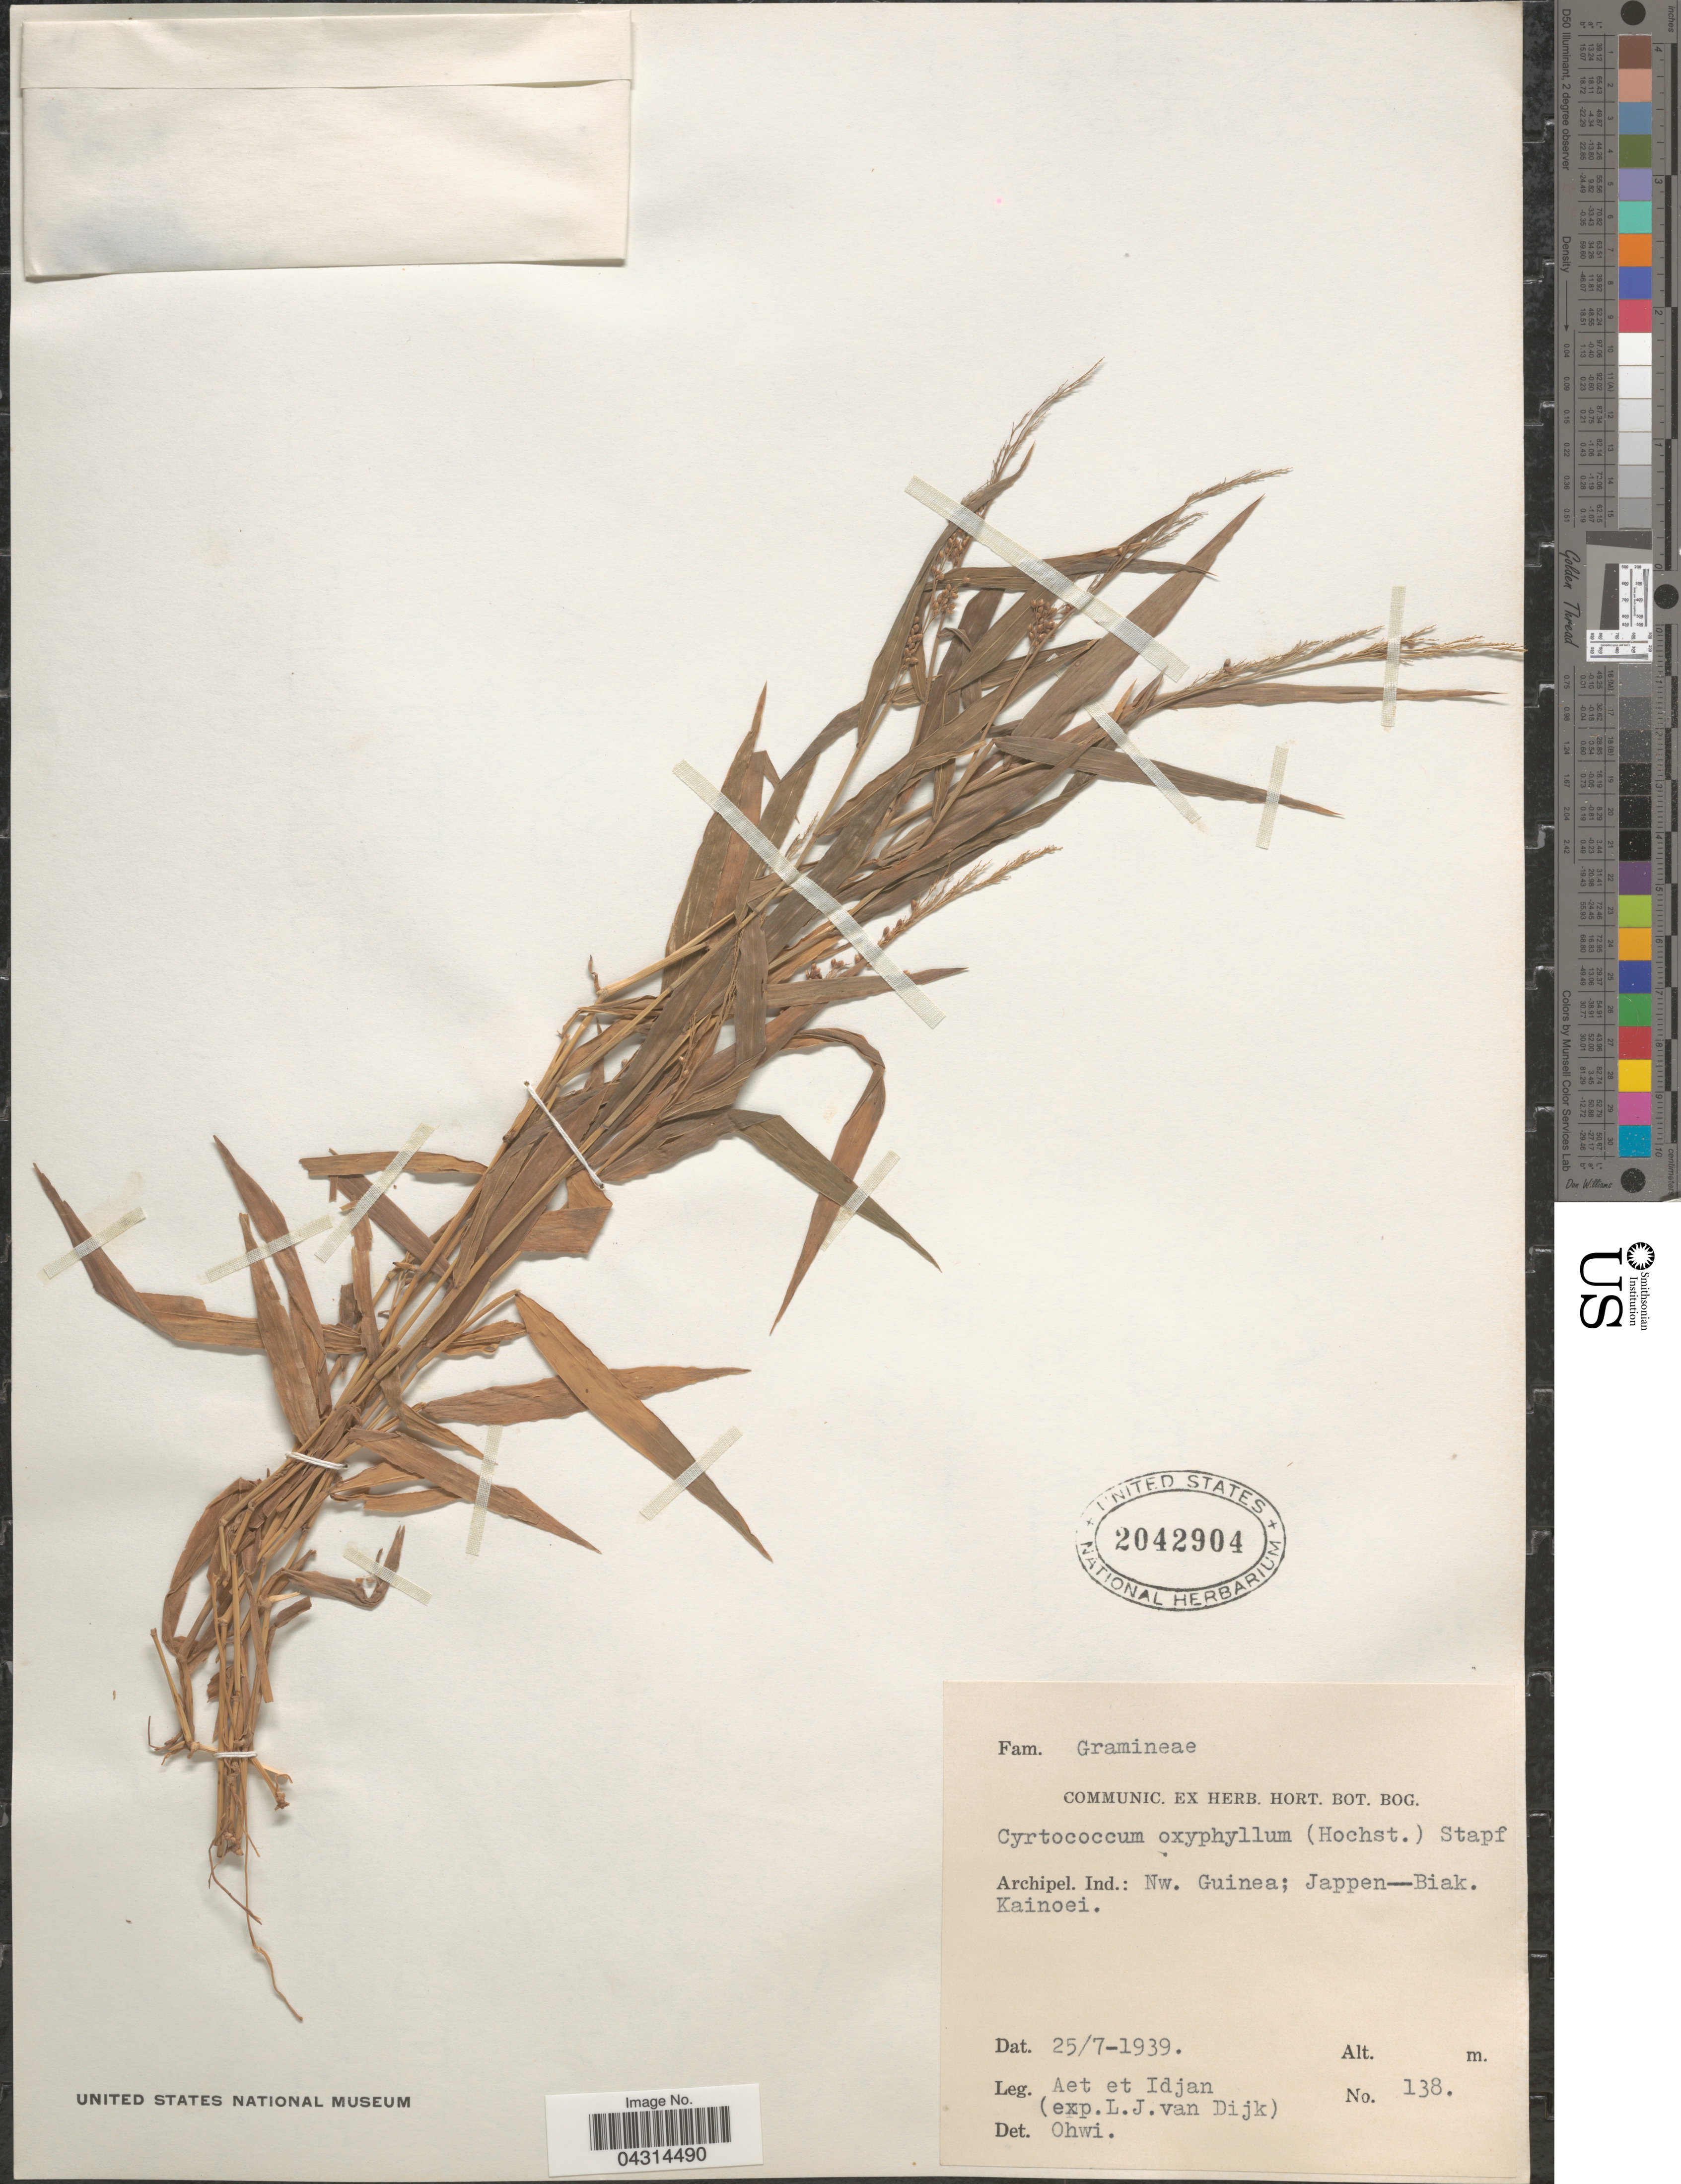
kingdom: Plantae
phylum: Tracheophyta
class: Liliopsida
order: Poales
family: Poaceae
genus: Cyrtococcum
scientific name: Cyrtococcum oxyphyllum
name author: (Steud.) Stapf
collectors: -- Aet & -. Idjan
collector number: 138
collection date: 1939-07-25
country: Indonesia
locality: Archipel. Ind.: Nw. Guinea; Jappen-Biak. Kainoei.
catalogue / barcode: US 2042904